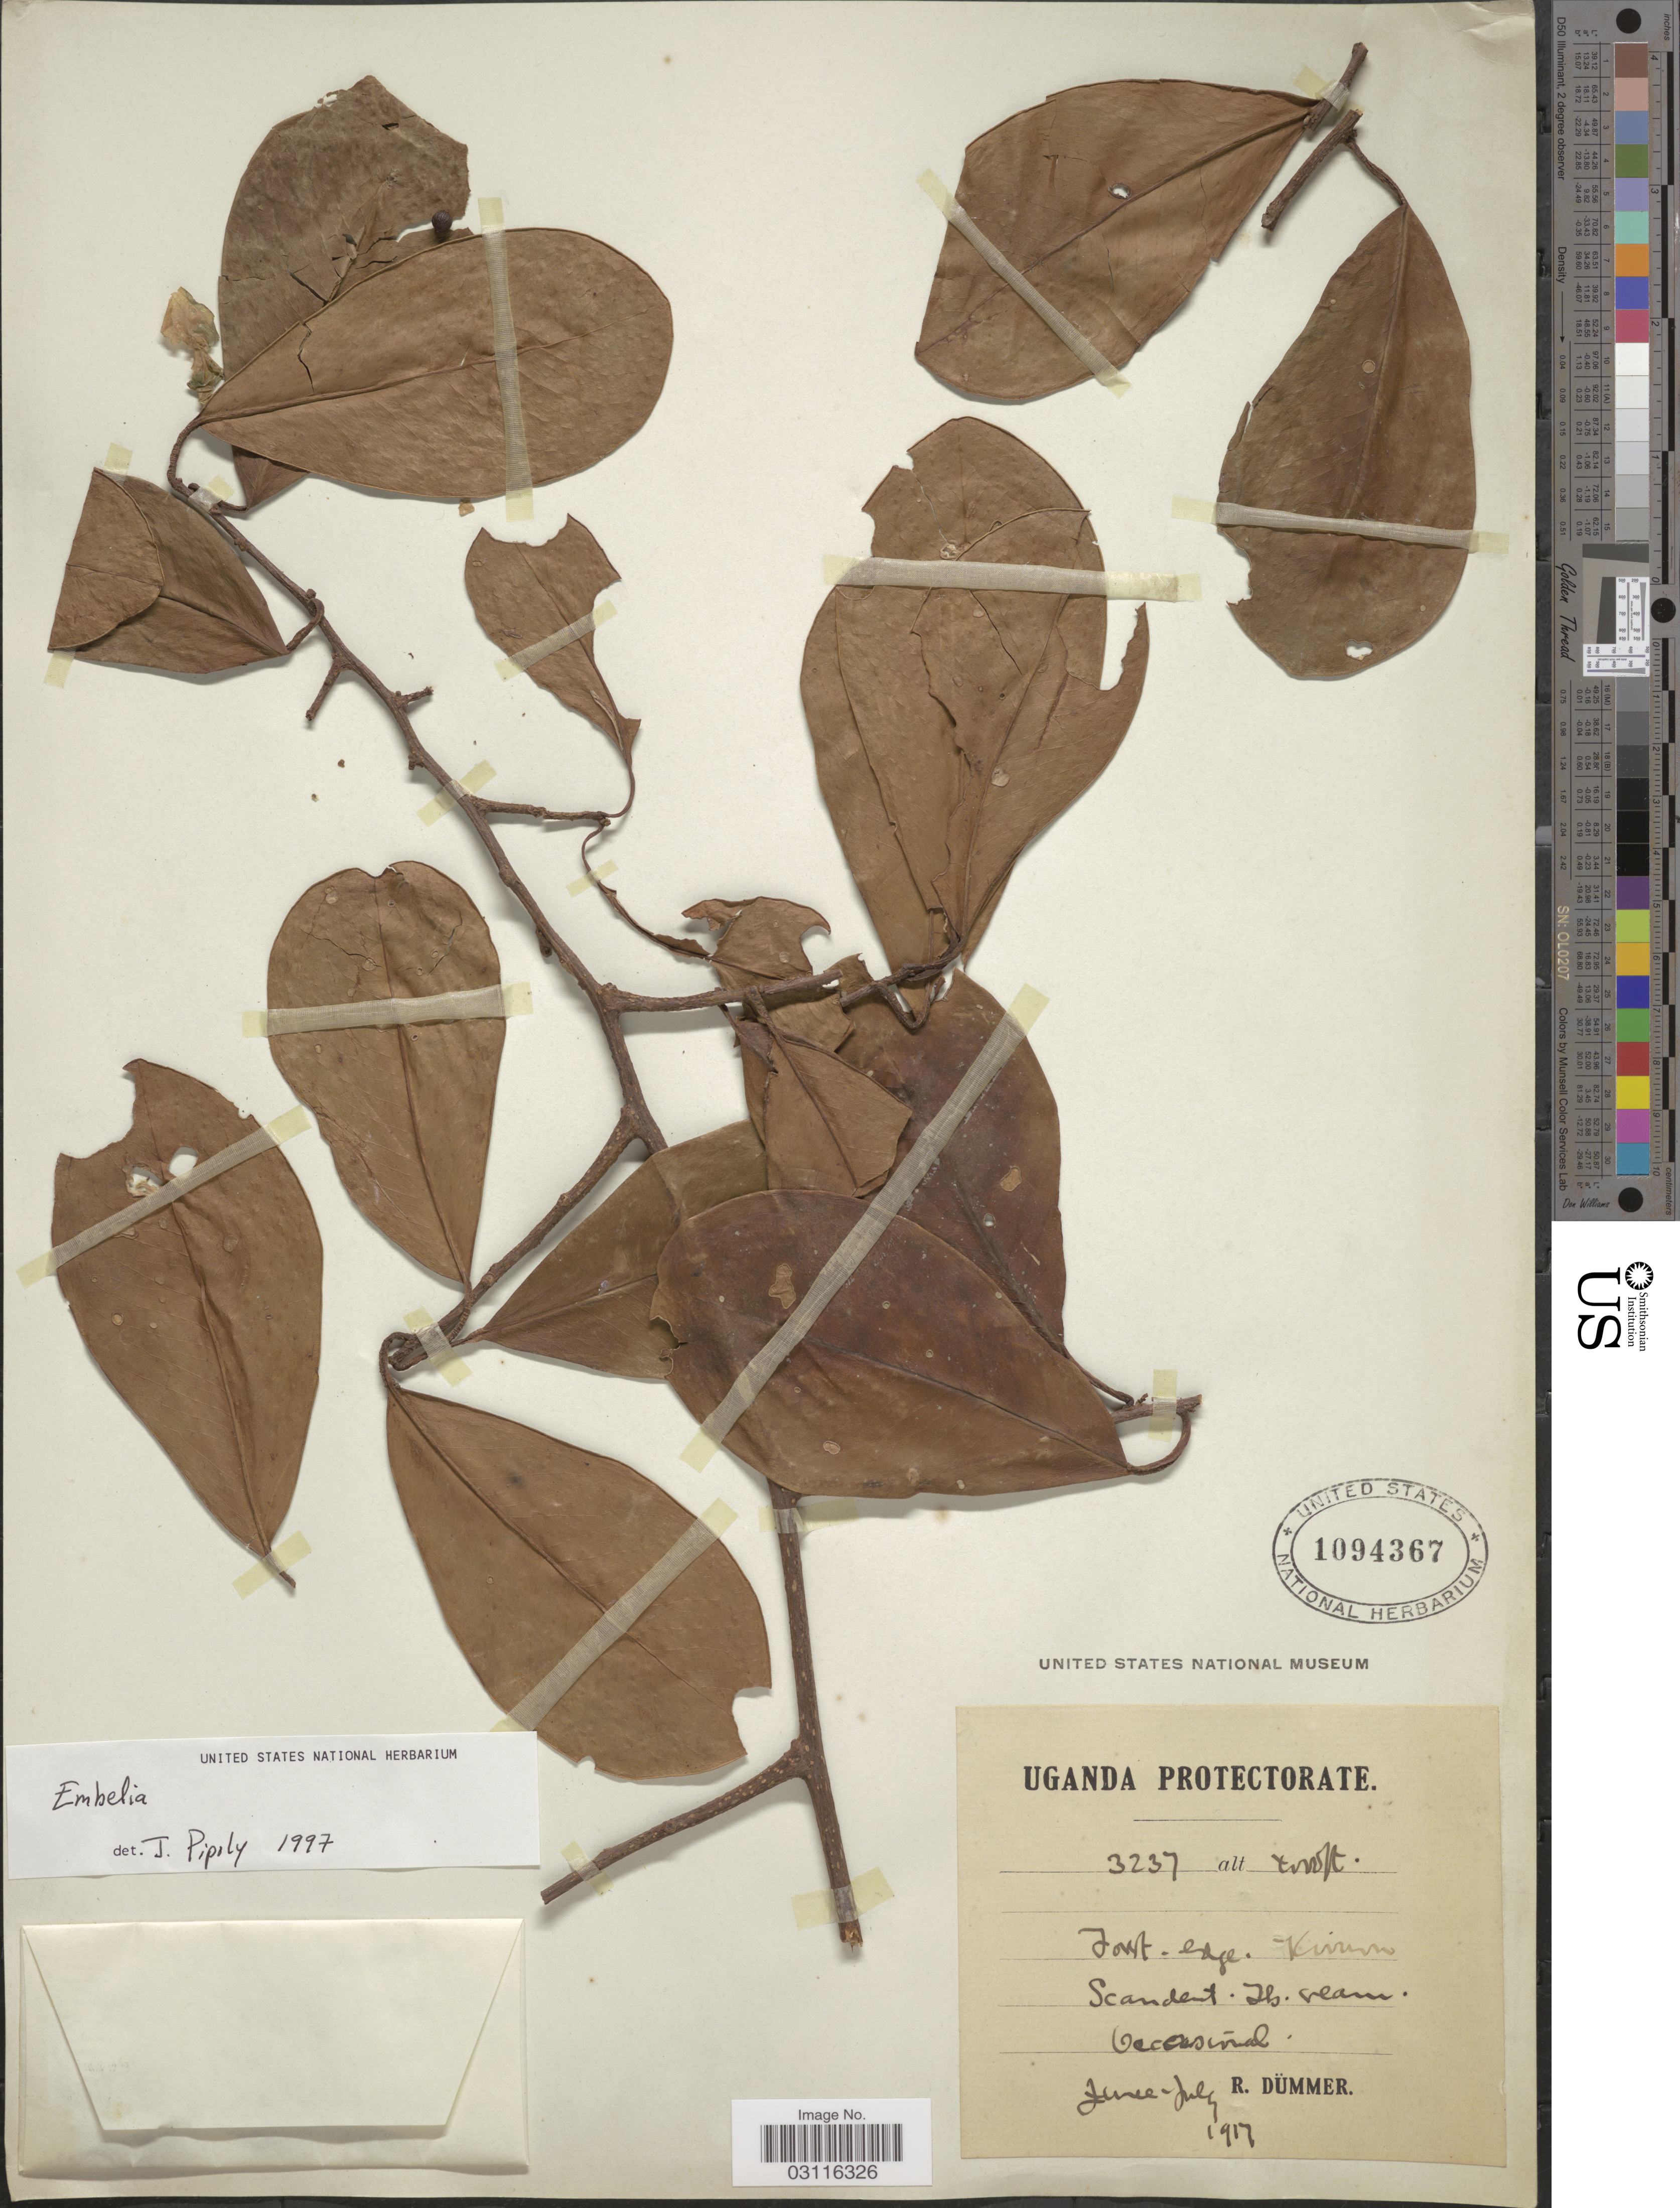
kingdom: Plantae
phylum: Tracheophyta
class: Magnoliopsida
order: Ericales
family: Primulaceae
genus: Embelia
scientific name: Embelia sp.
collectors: R. A. Dümmer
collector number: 3237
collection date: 1917-06/1917-07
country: Uganda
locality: Uganda Protectorate. Kivumu [interpreted].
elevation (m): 1219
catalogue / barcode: US 1094367